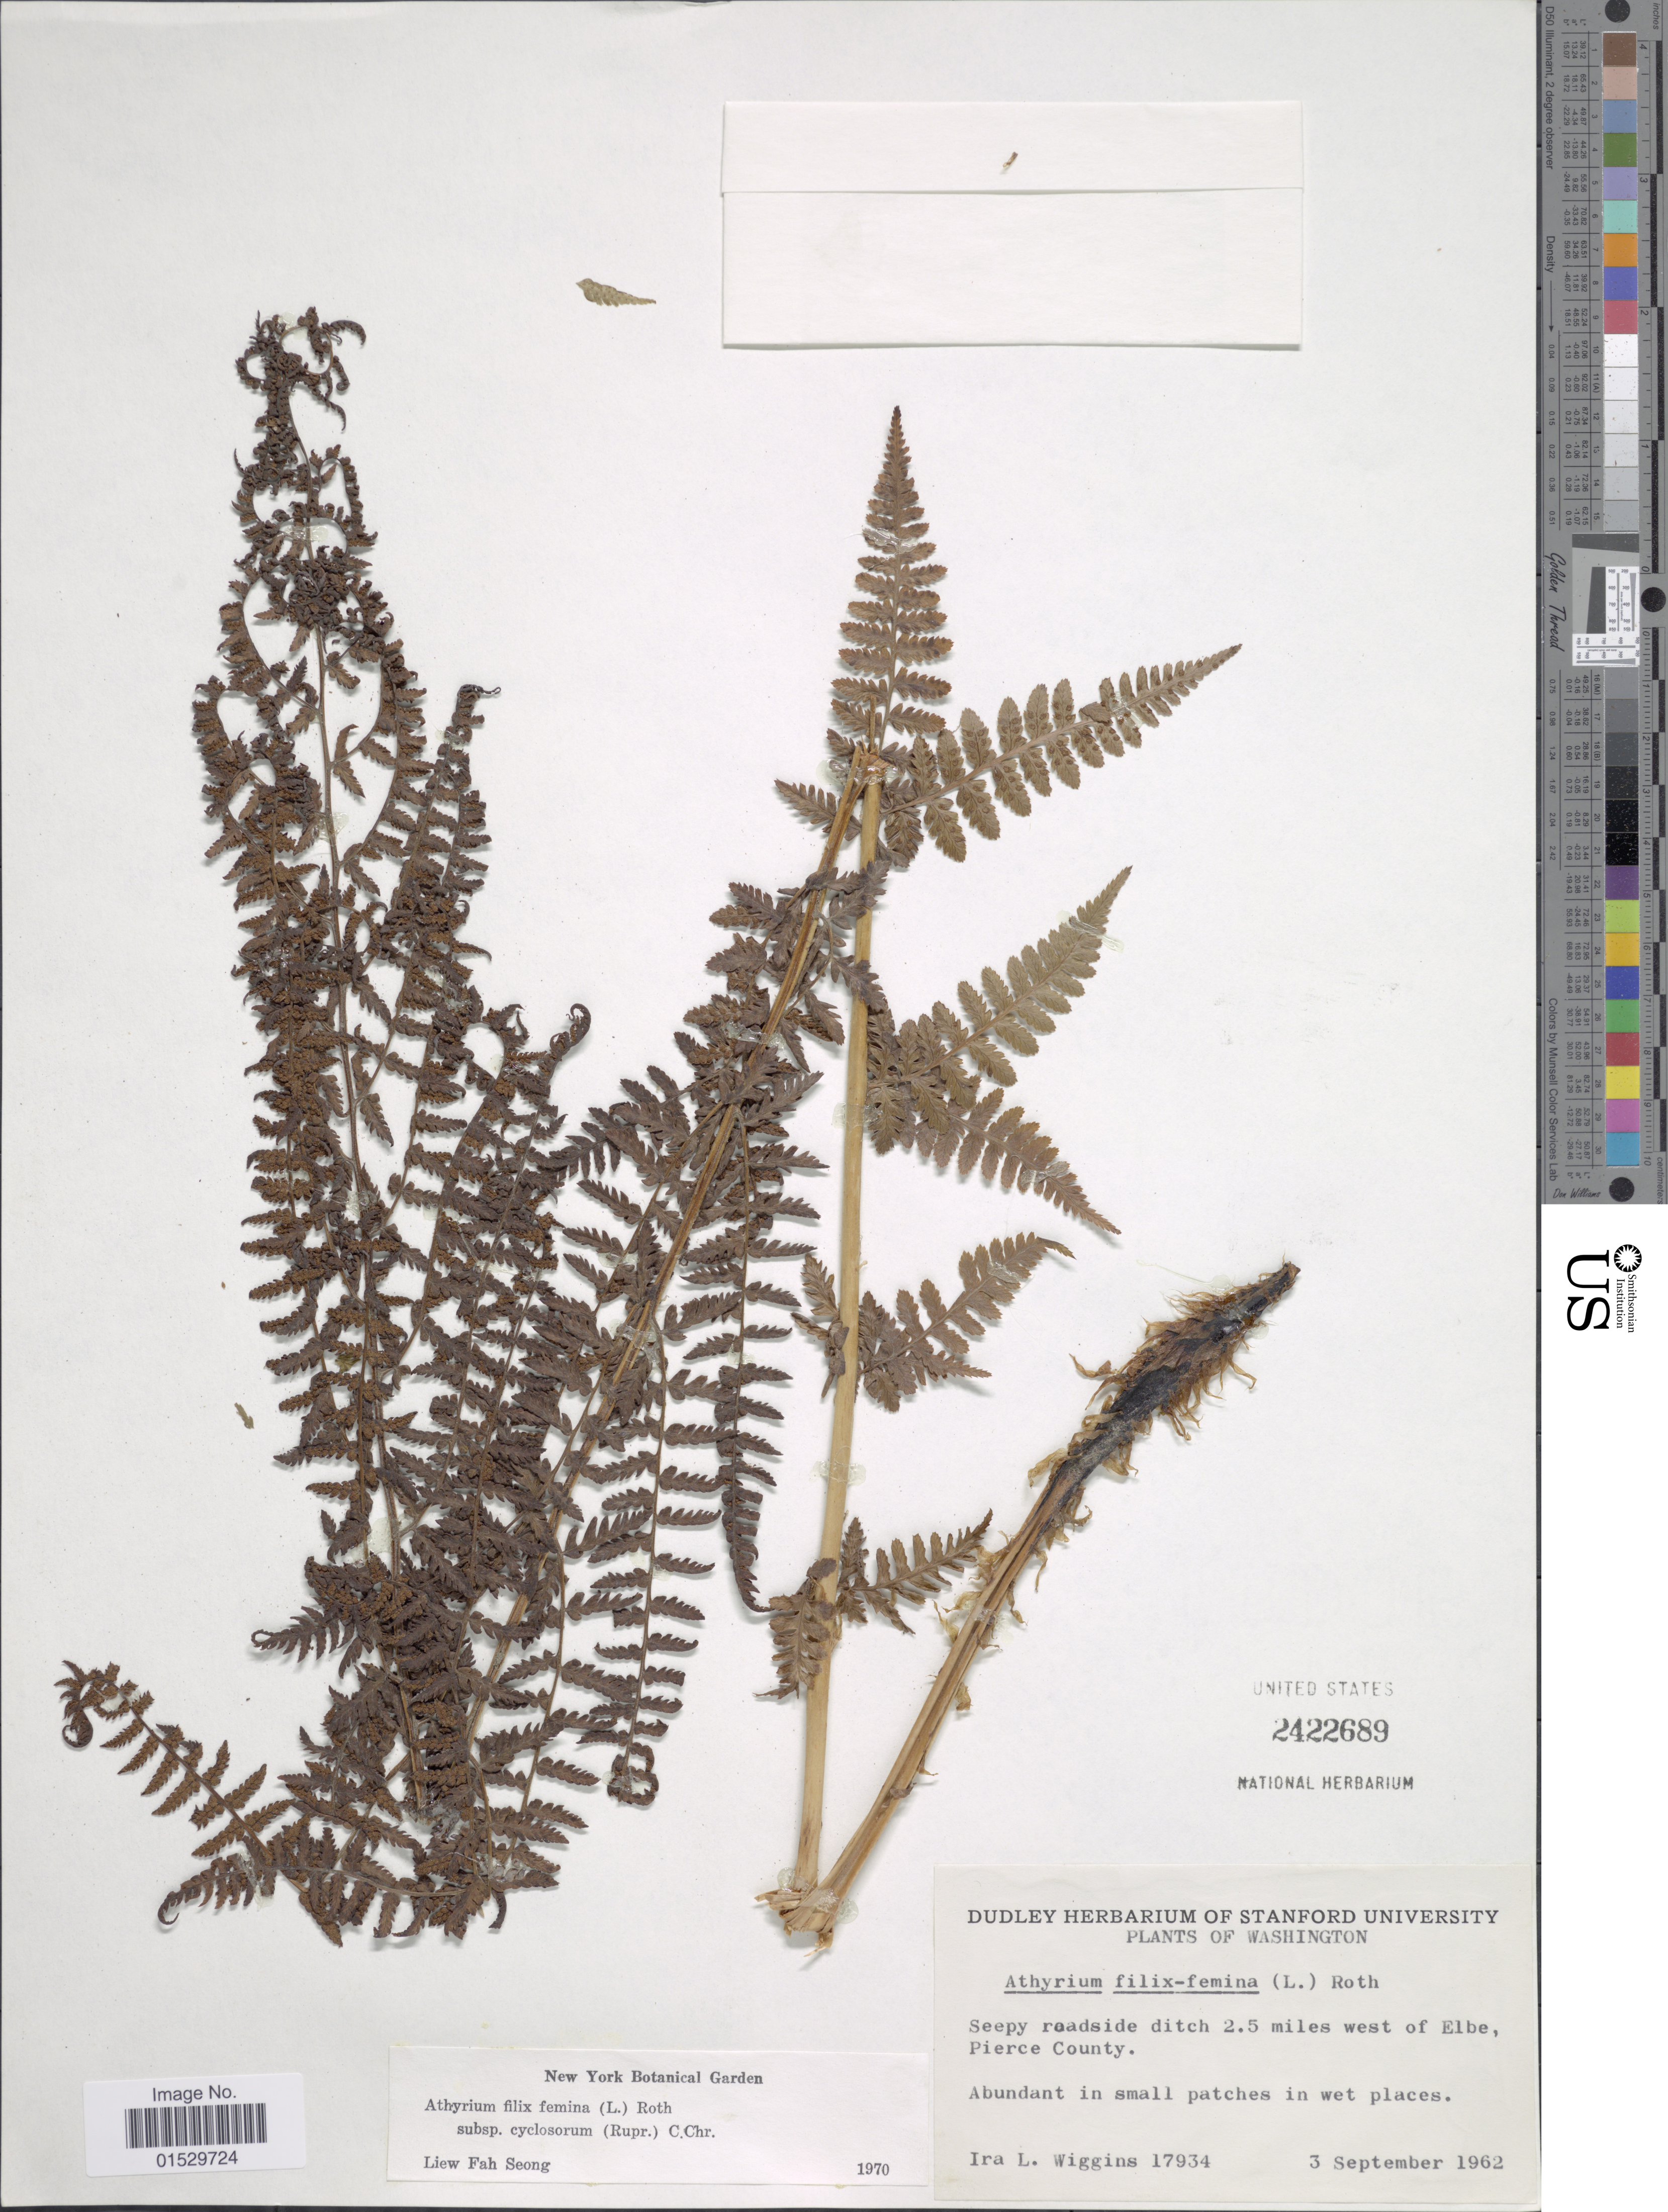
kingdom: Plantae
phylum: Tracheophyta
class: Polypodiopsida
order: Polypodiales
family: Athyriaceae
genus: Athyrium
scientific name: Athyrium filix-femina subsp. cyclosorum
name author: (Rupr.) C. Chr.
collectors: I. L. Wiggins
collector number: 17934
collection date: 1962-09-03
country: United States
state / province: Washington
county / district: Pierce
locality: Seepy roadside ditch 2.5 miles west of Elbe Pierce County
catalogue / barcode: US 2422689